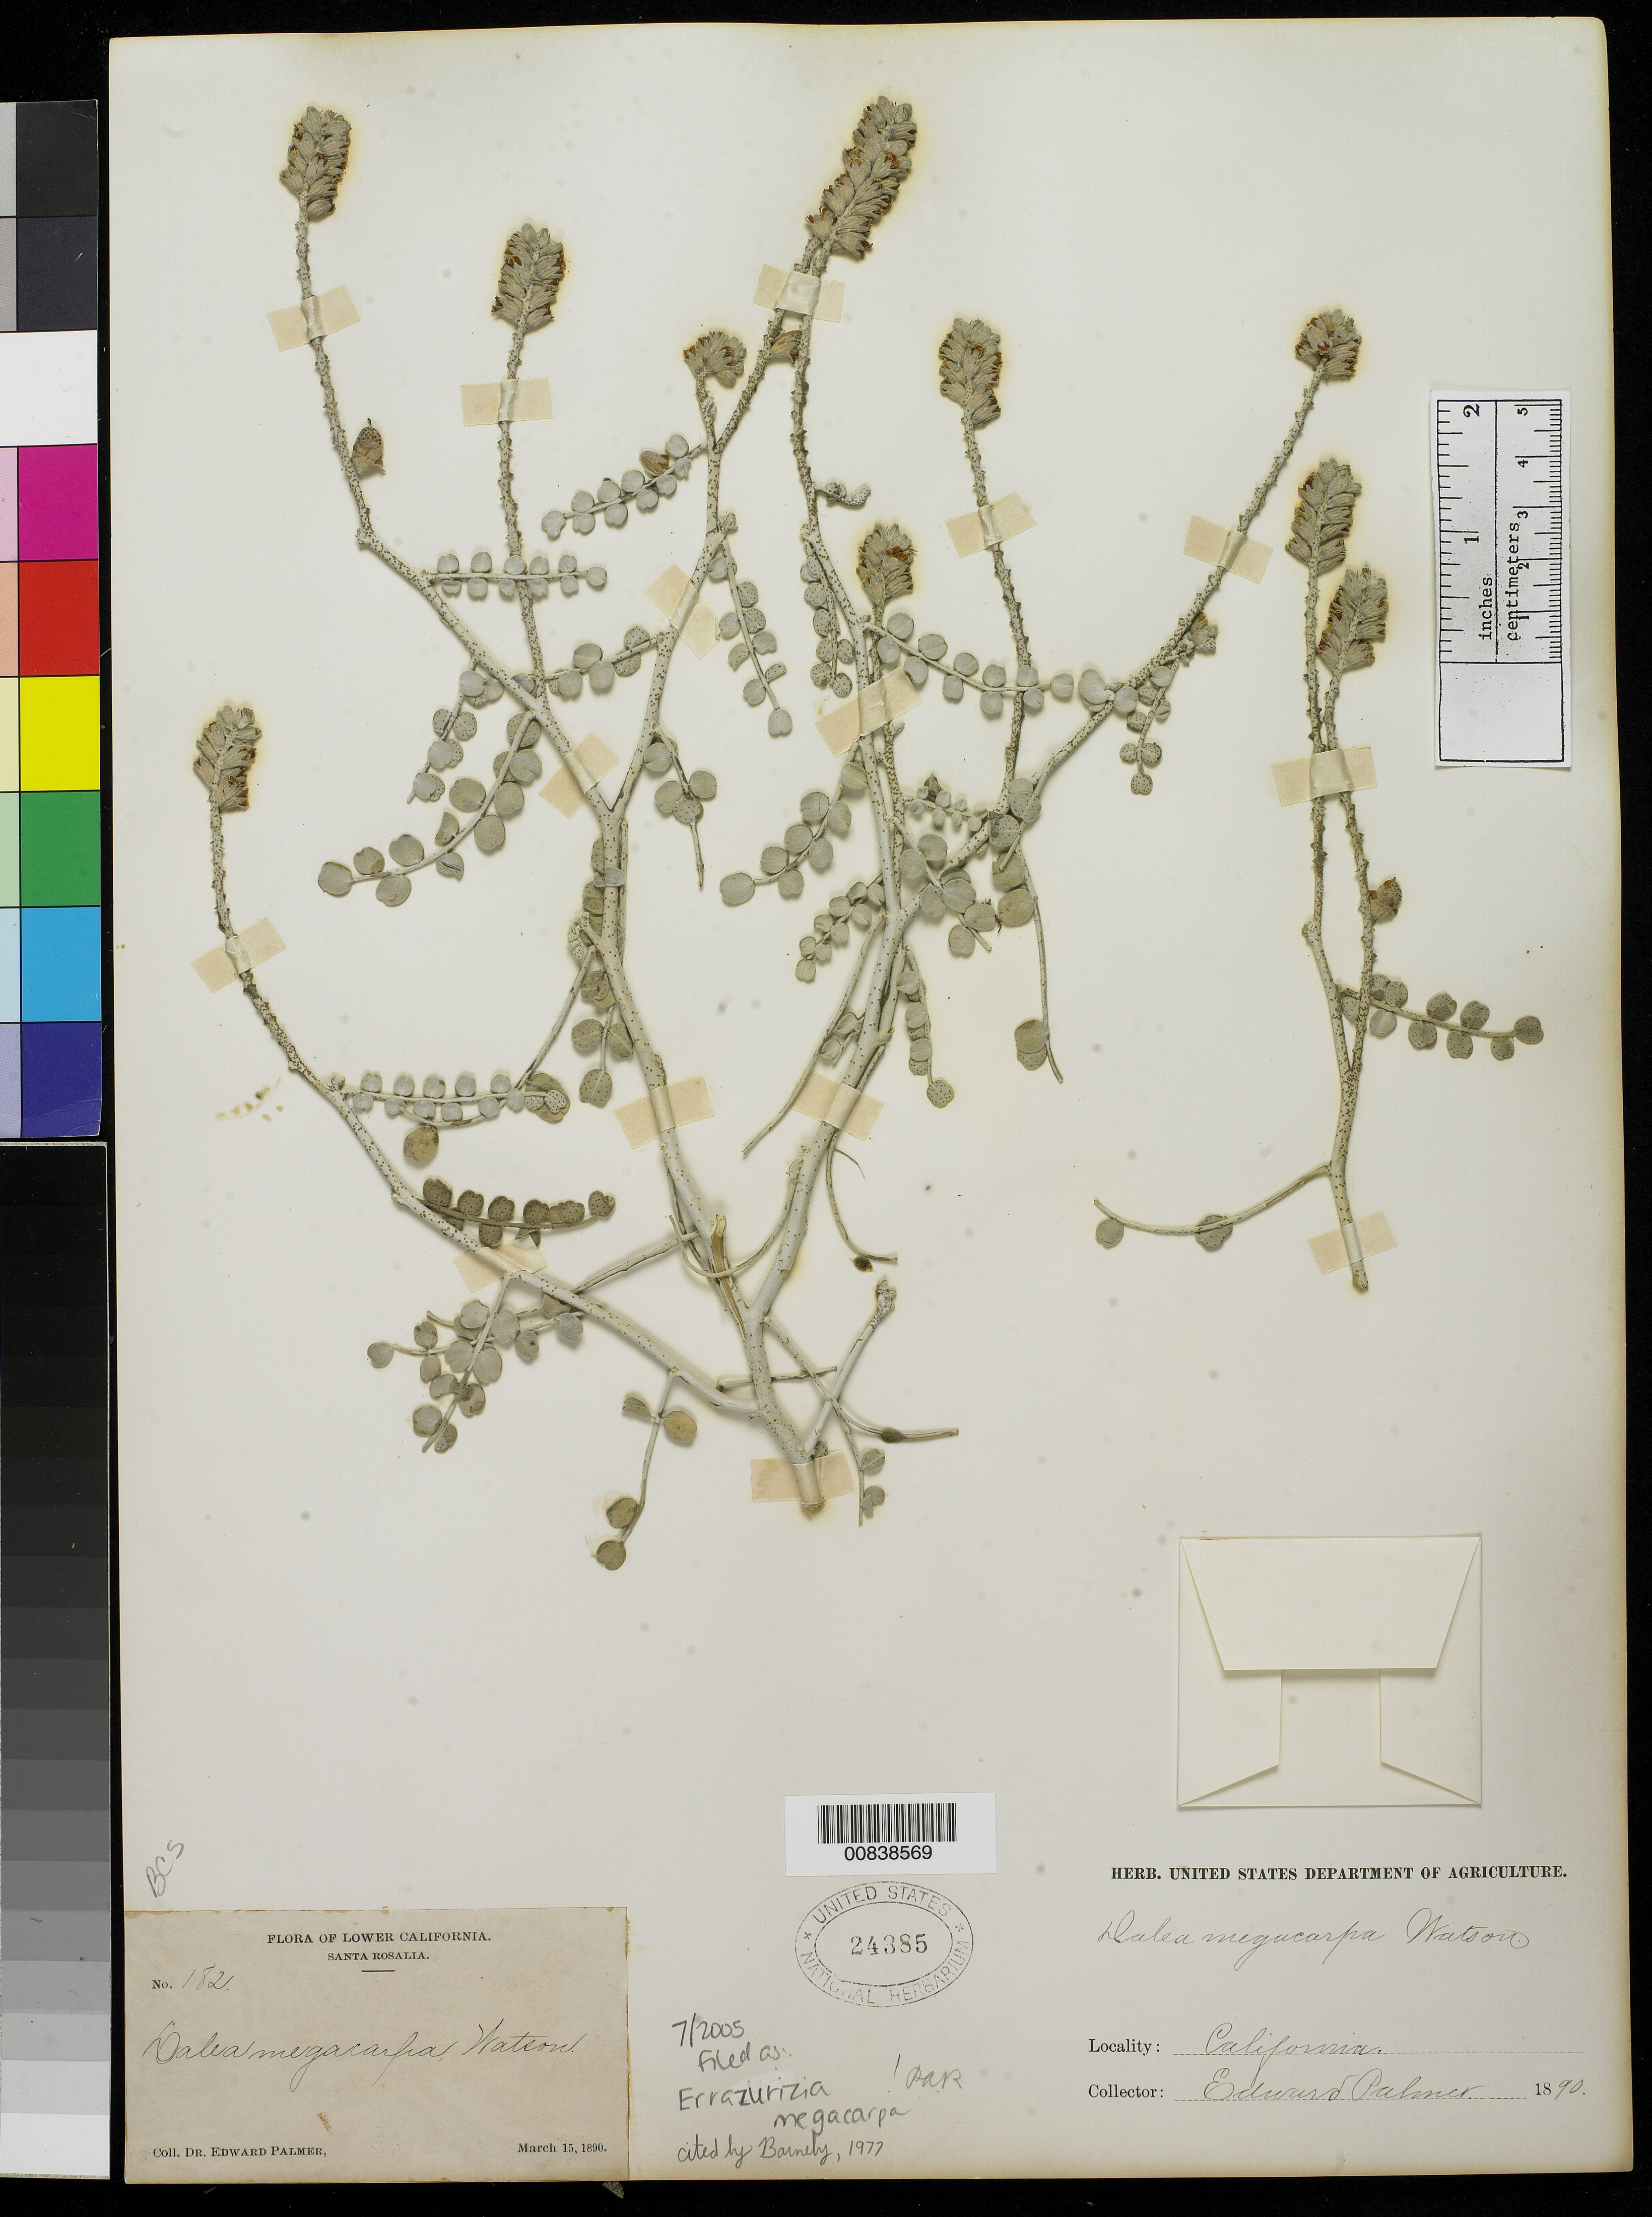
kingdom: Plantae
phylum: Tracheophyta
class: Magnoliopsida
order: Fabales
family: Fabaceae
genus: Errazurizia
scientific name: Errazurizia megacarpa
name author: I.M. Johnst.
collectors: E. Palmer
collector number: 182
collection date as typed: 15 Mar 1890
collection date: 1890-03-15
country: Mexico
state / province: Baja California Sur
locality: Santa Rosalia, Baja California Sur.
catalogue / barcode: US 24385